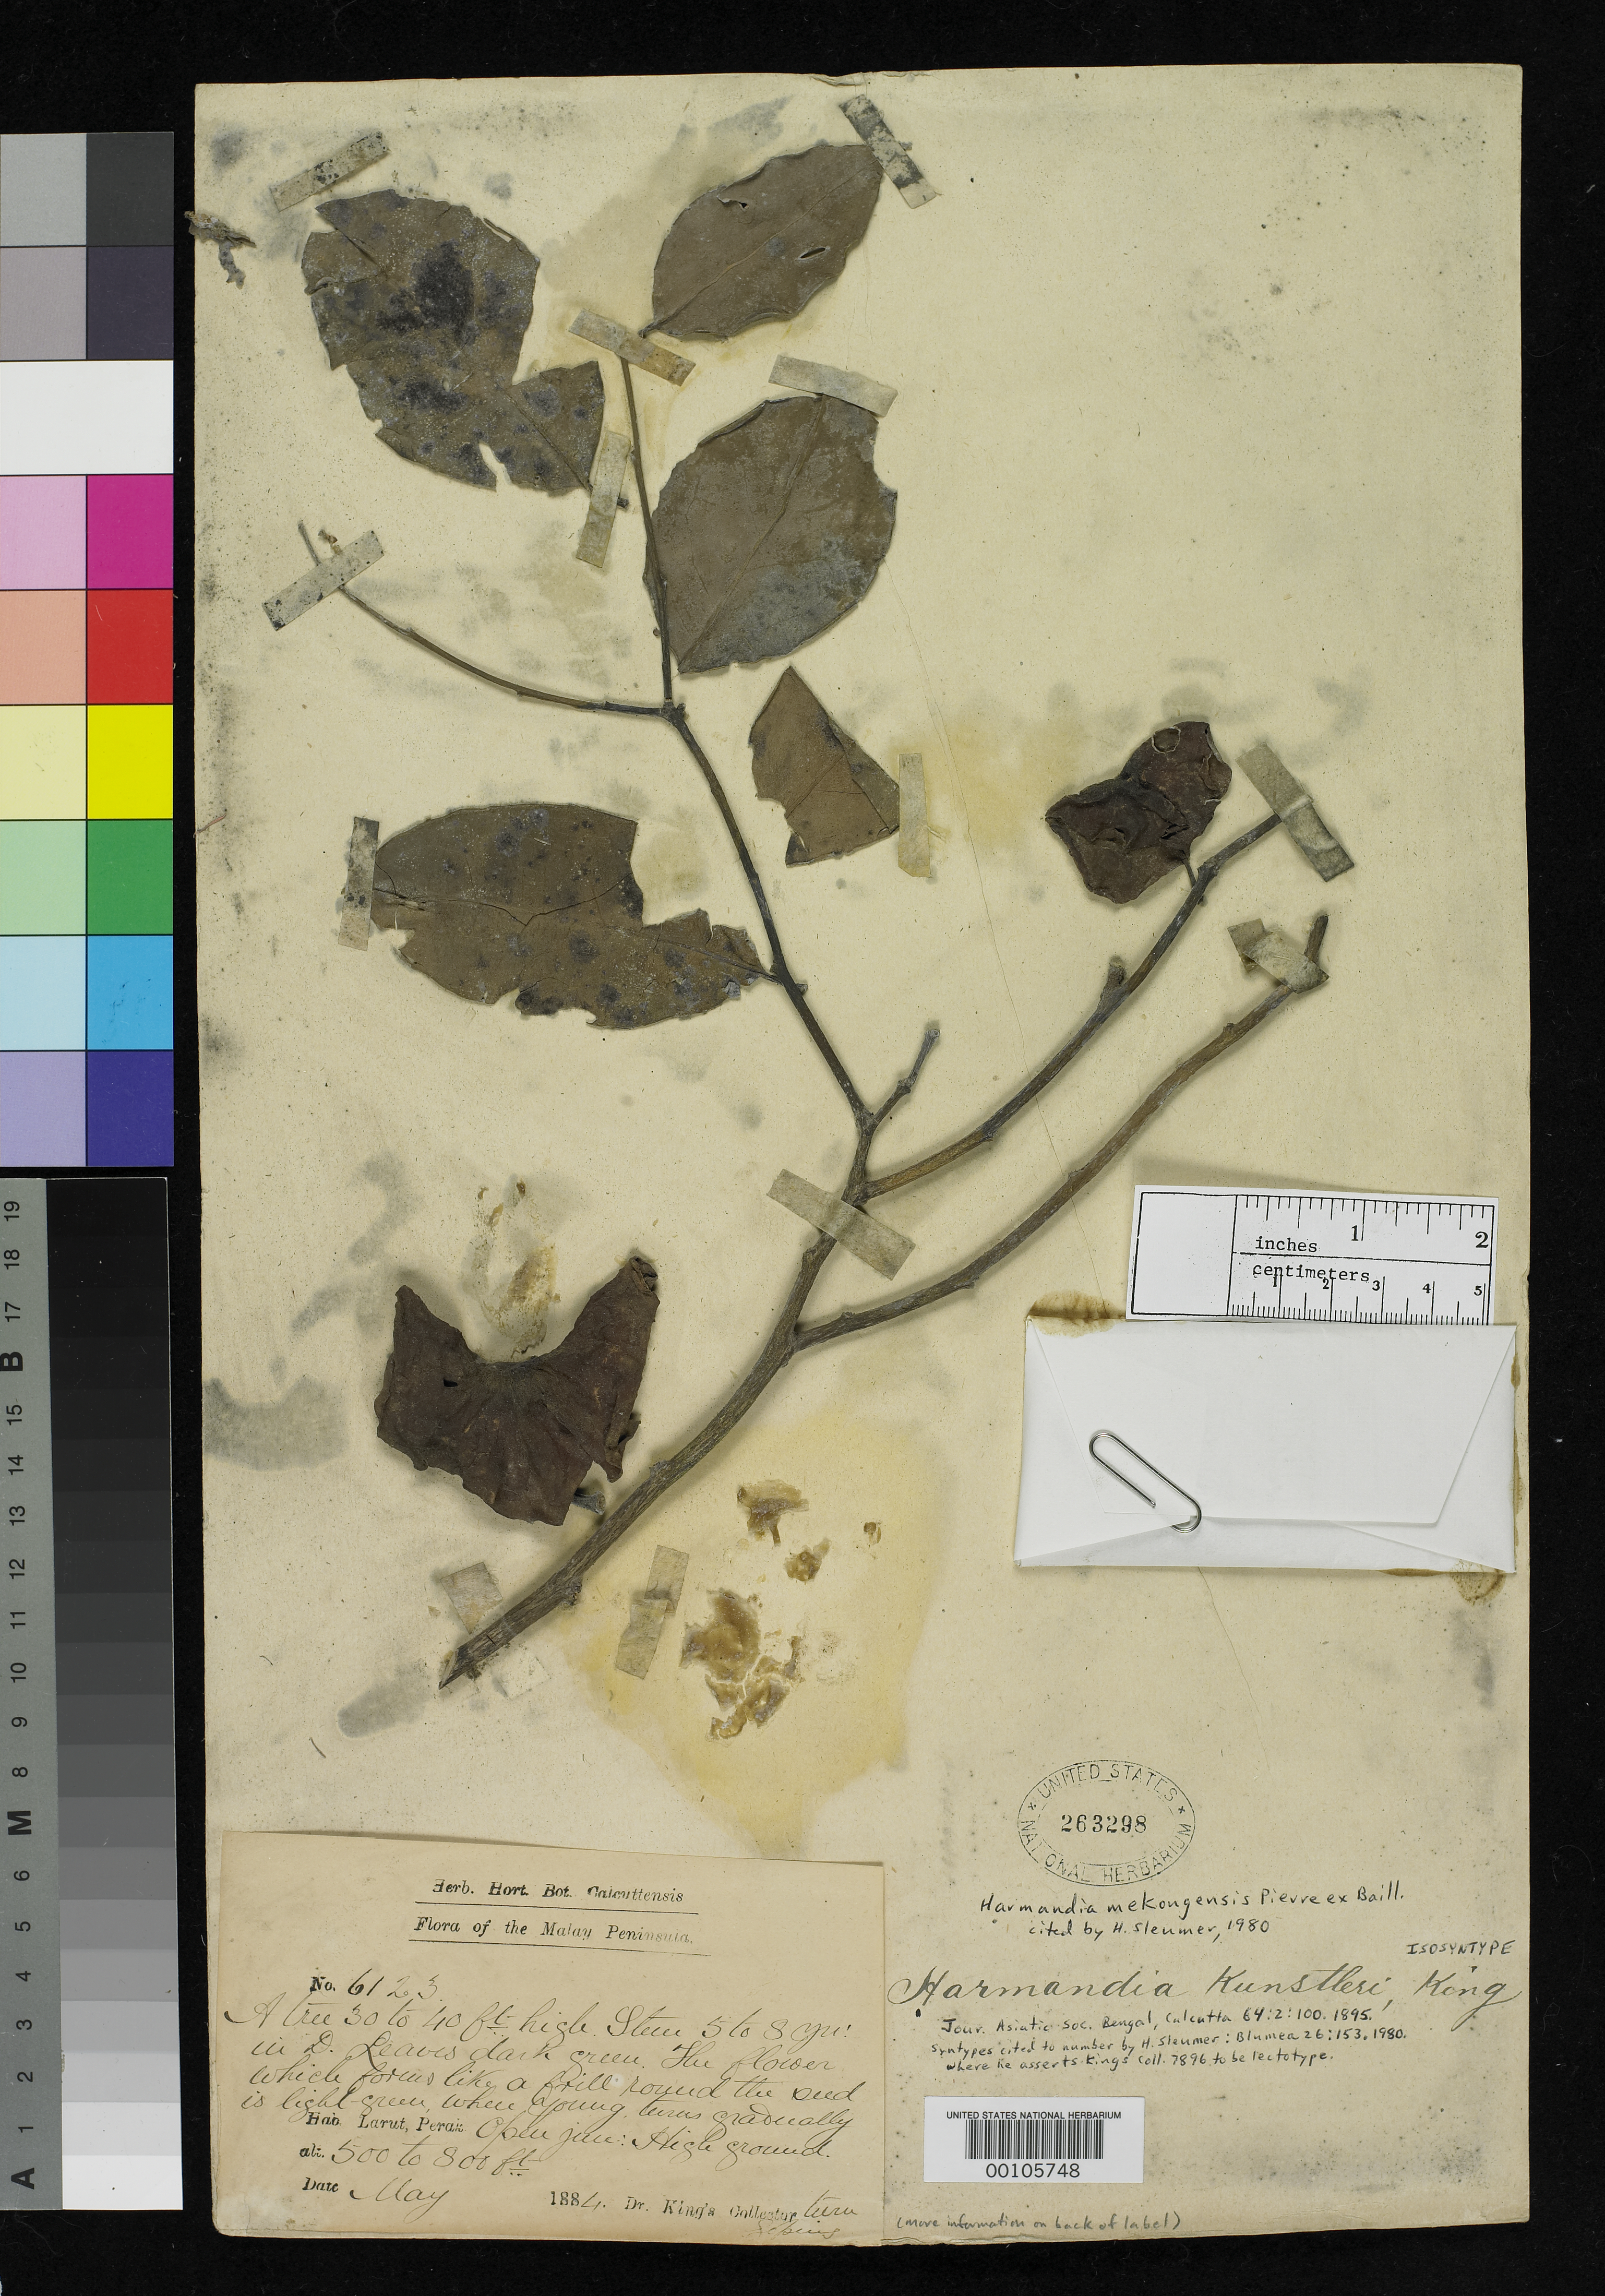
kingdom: Plantae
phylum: Tracheophyta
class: Magnoliopsida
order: Santalales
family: Aptandraceae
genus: Harmandia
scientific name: Harmandia kunstleri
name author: King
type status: Isosyntype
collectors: H. Kunstler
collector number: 6123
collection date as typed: May 1884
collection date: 1884-05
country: Malaysia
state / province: Perak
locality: Larut; alt. 500-800 ft. [Malay Peninsula]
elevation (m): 152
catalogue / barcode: US 263298